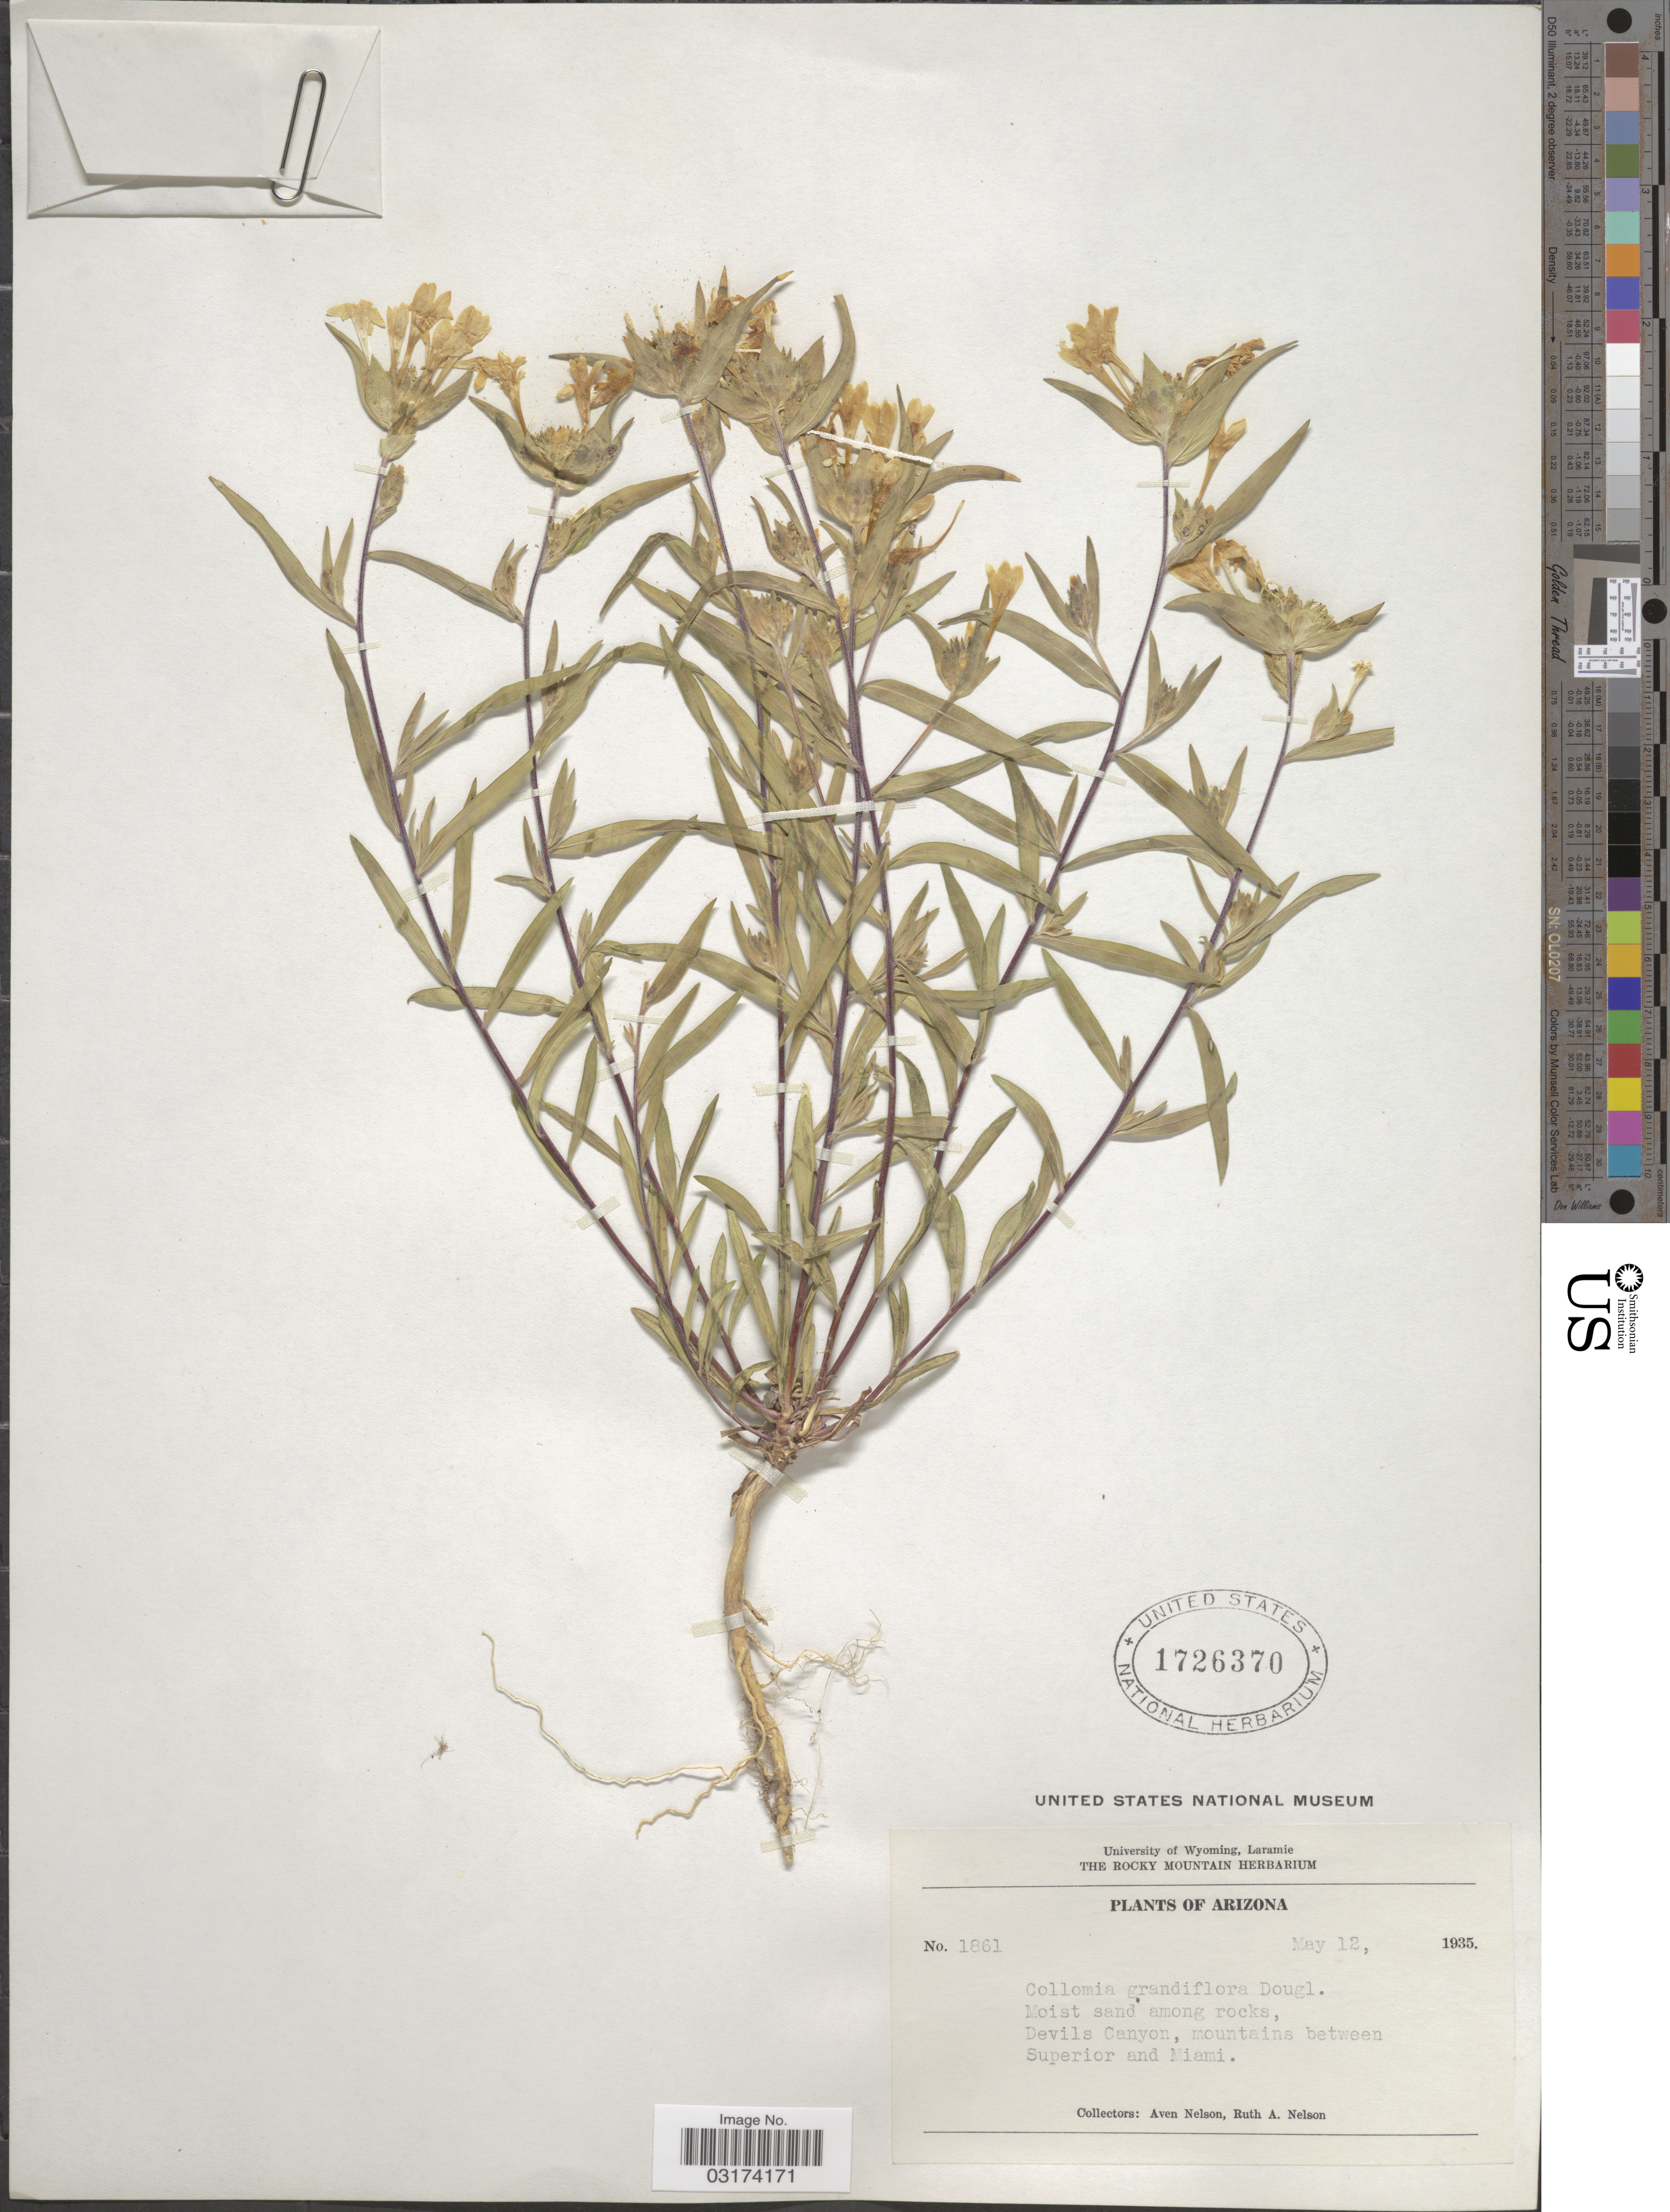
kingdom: Plantae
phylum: Tracheophyta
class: Magnoliopsida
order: Ericales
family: Polemoniaceae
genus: Collomia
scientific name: Collomia grandiflora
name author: Douglas ex Lindl.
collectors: A. Nelson & R. A. Nelson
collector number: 1861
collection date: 1935-05-12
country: United States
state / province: Arizona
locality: Moist sand among rocks, Devils Canyon, mountains between Superior and Miami.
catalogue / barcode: US 1726370